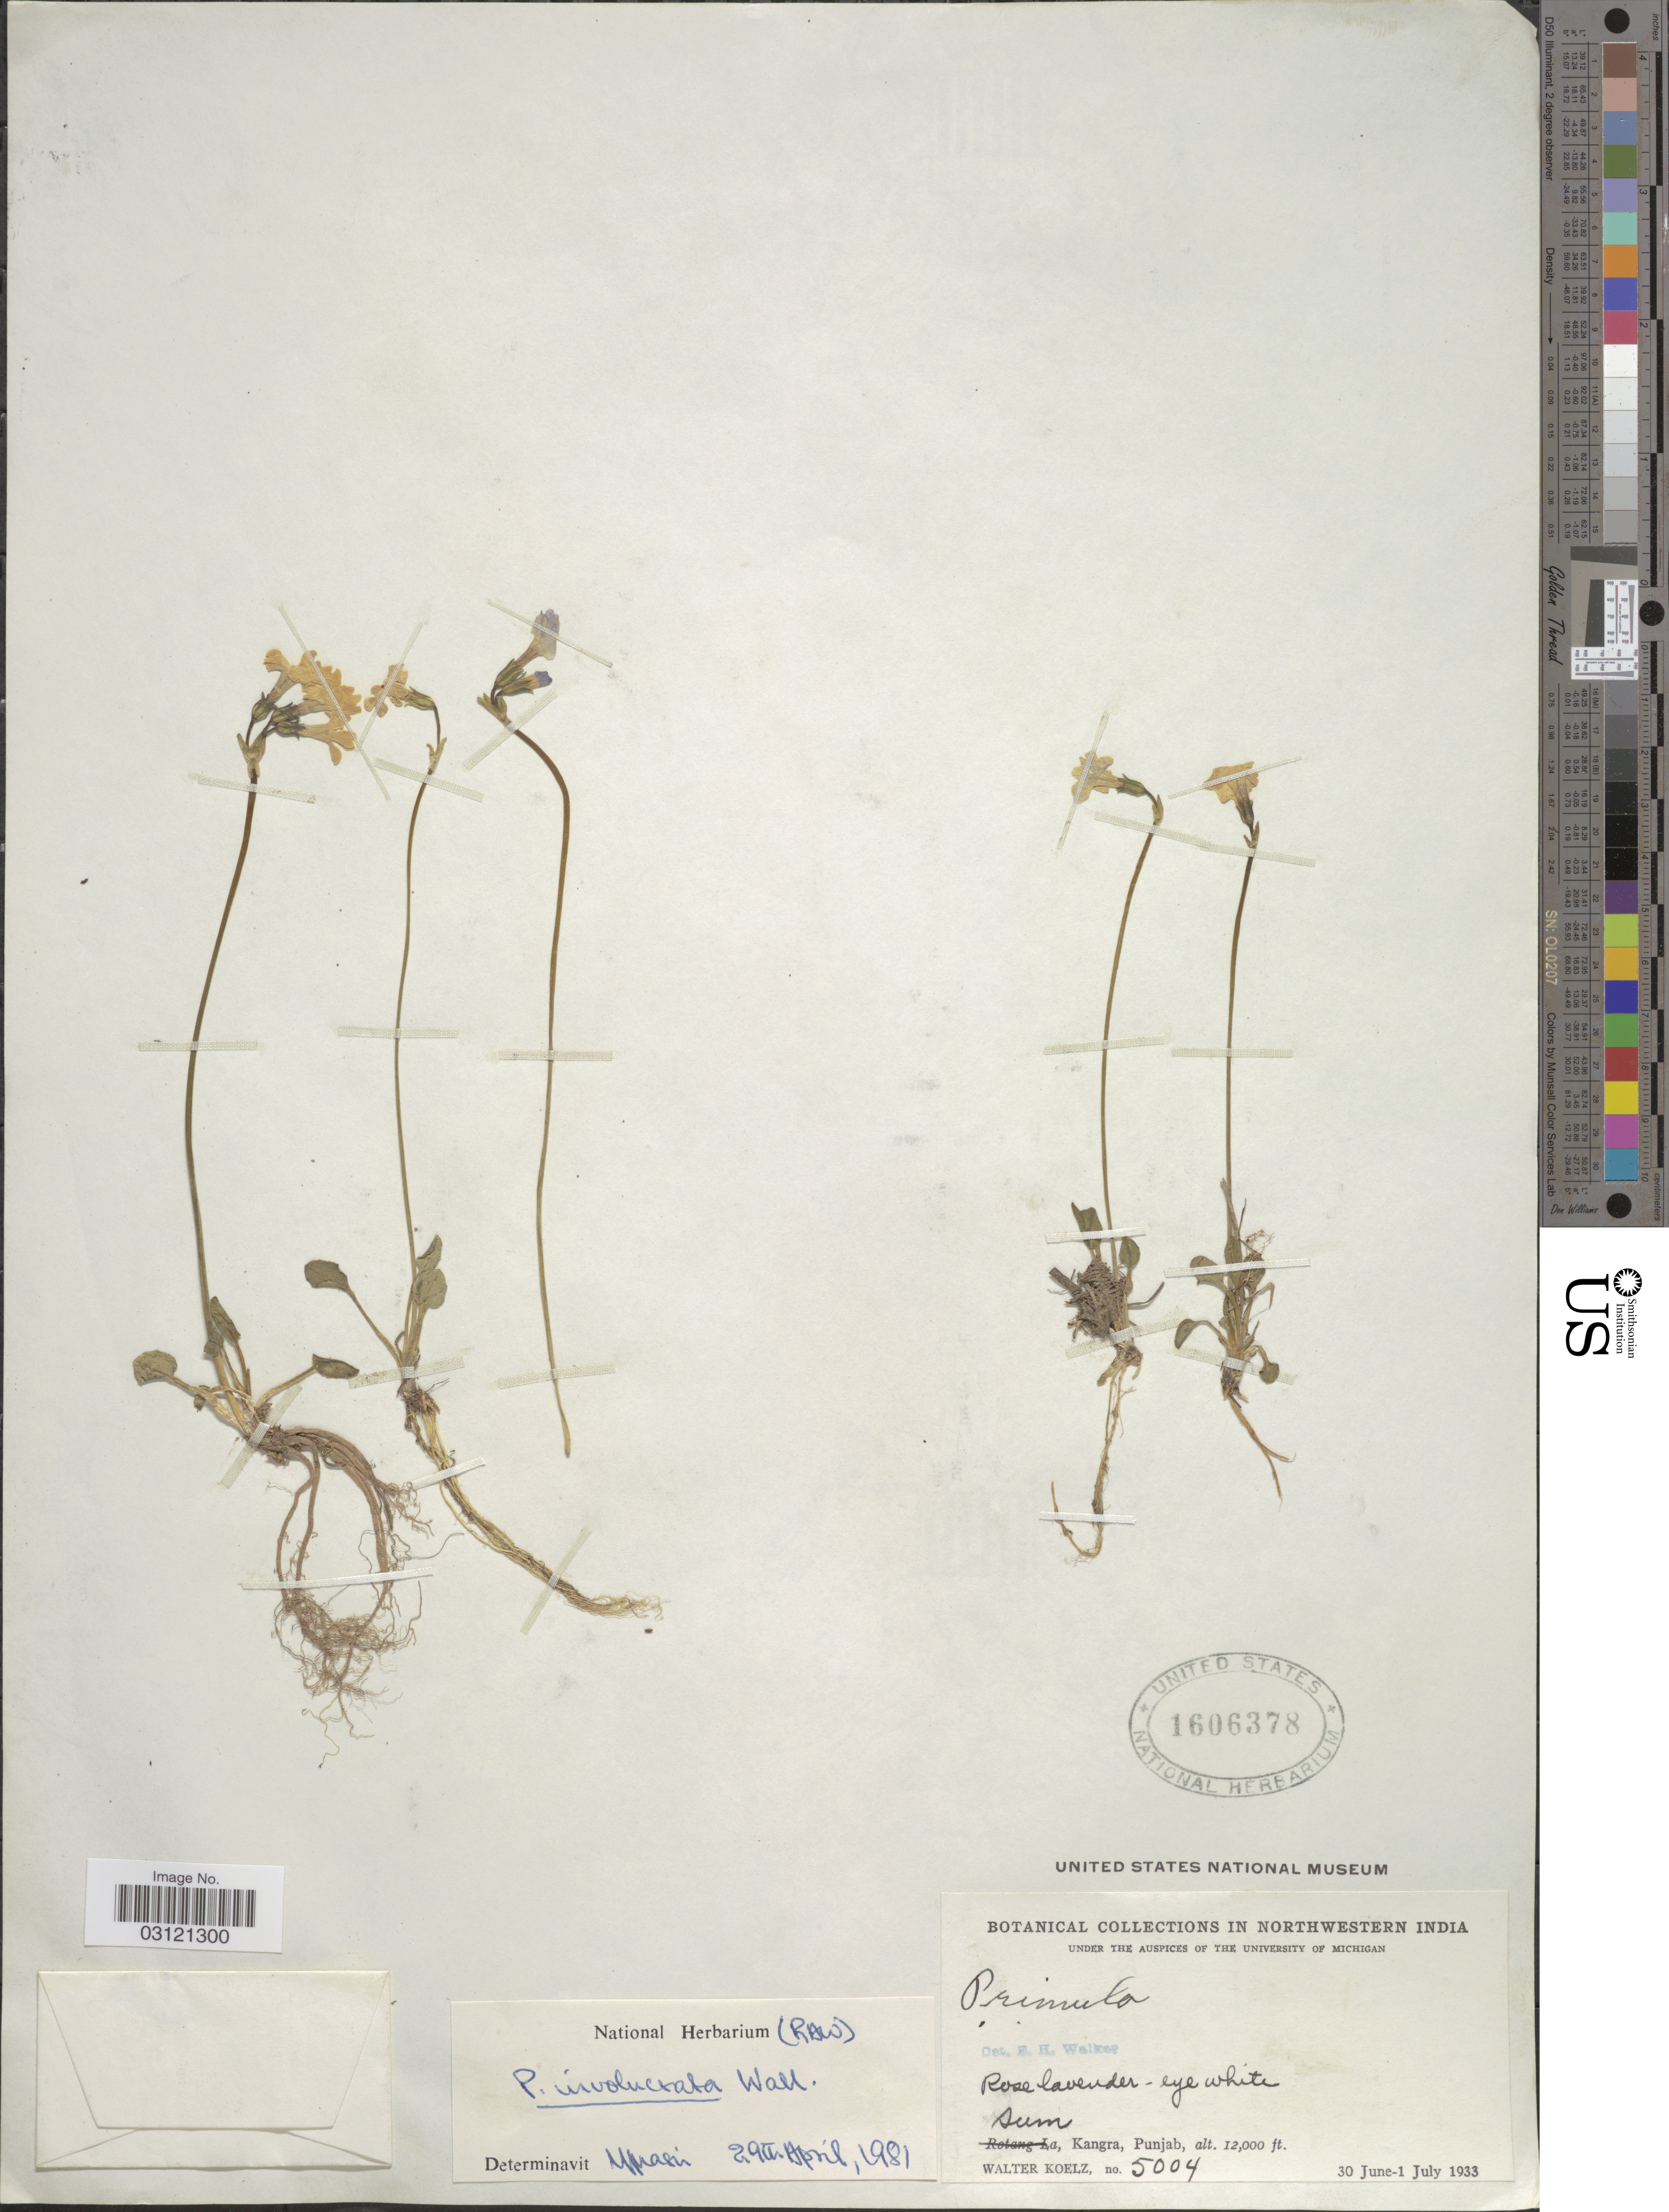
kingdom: Plantae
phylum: Tracheophyta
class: Magnoliopsida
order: Ericales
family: Primulaceae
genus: Primula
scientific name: Primula involucrata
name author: Wall. ex Duby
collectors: W. N. Koelz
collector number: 5004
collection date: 1932-06-30/1933-07-01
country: India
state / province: Punjab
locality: Northwestern India, sum, Kangra, Punjab.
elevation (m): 3658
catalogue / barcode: US 1606378